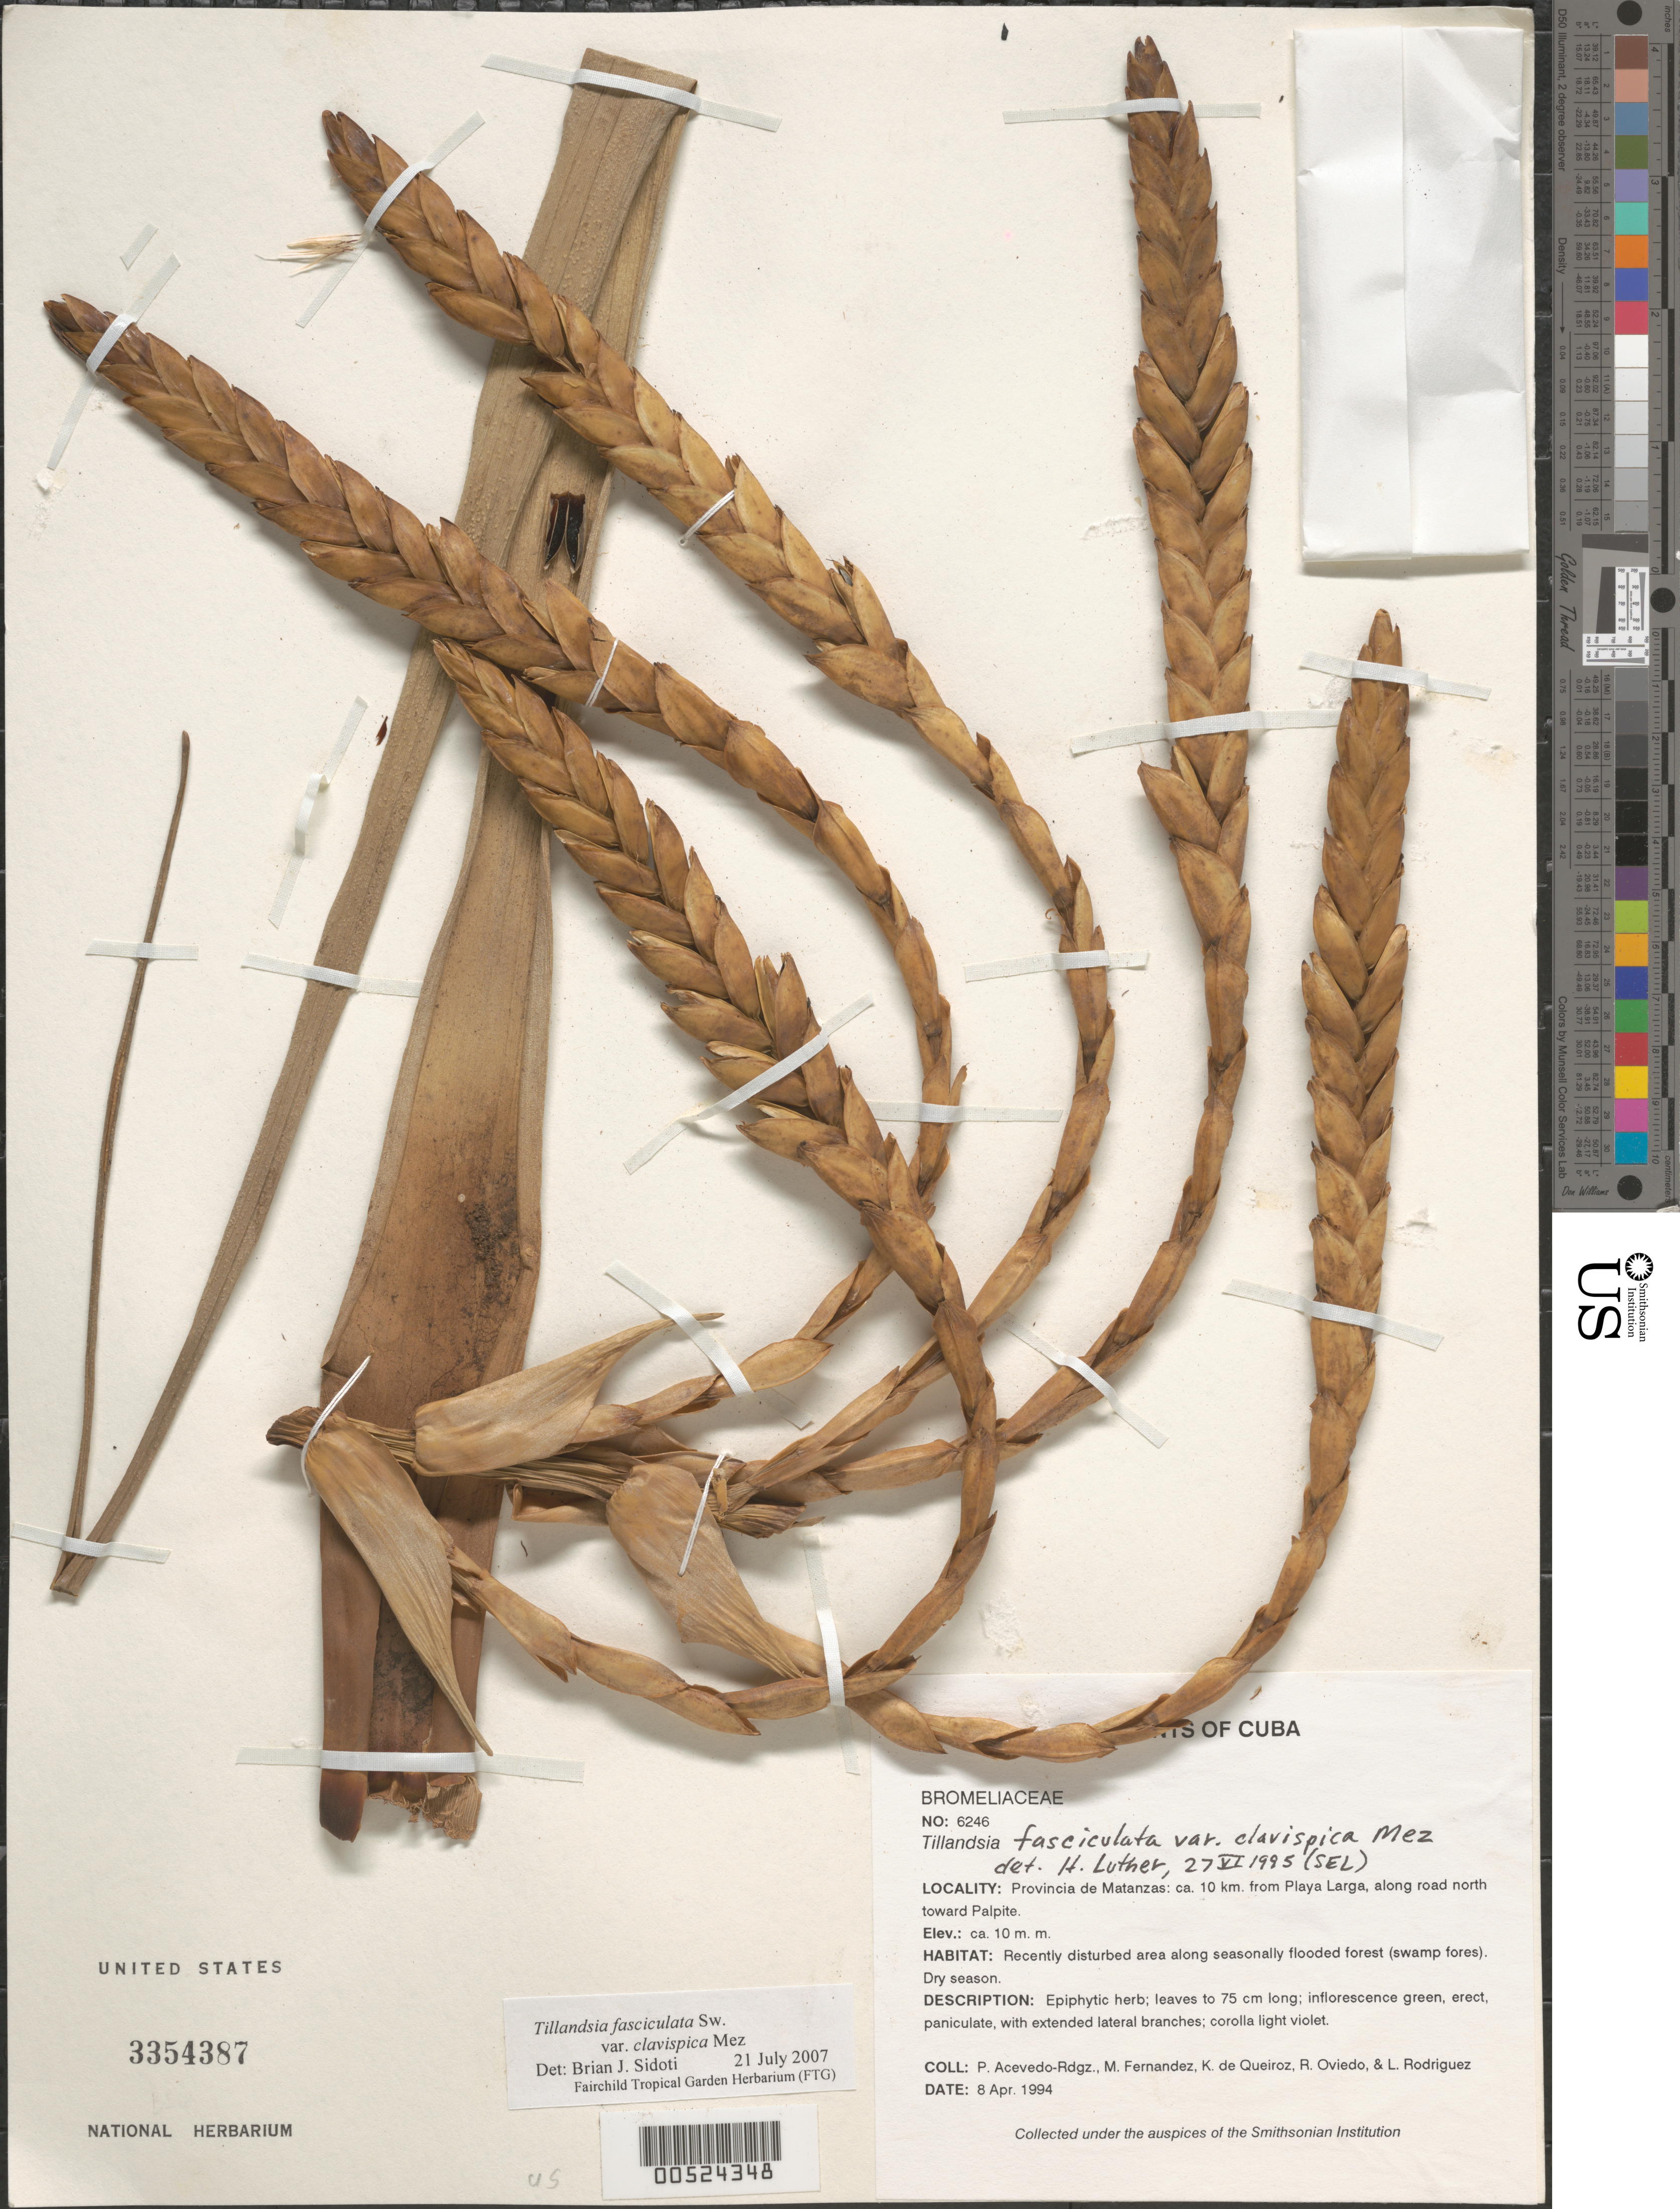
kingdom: Plantae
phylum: Tracheophyta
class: Liliopsida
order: Poales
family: Bromeliaceae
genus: Tillandsia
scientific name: Tillandsia fasciculata var. clavispica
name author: Sw.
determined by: Luther, Hans E.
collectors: P. Acevedo-Rodr., M. Fernández, K. De Queiroz, R. Oviedo & L. Rodriguez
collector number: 6246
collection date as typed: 08 Apr 1994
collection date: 1994-04-08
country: Cuba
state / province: Matanzas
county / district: Municipio de Ciénaga de Zapata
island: Cuba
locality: Approx. 10 km from Playa Larga, along the road going north towards Palpite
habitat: Recently disturbed area along seasonally flooded forest (swamp fores). Dry season.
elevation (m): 10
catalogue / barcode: US 3354387